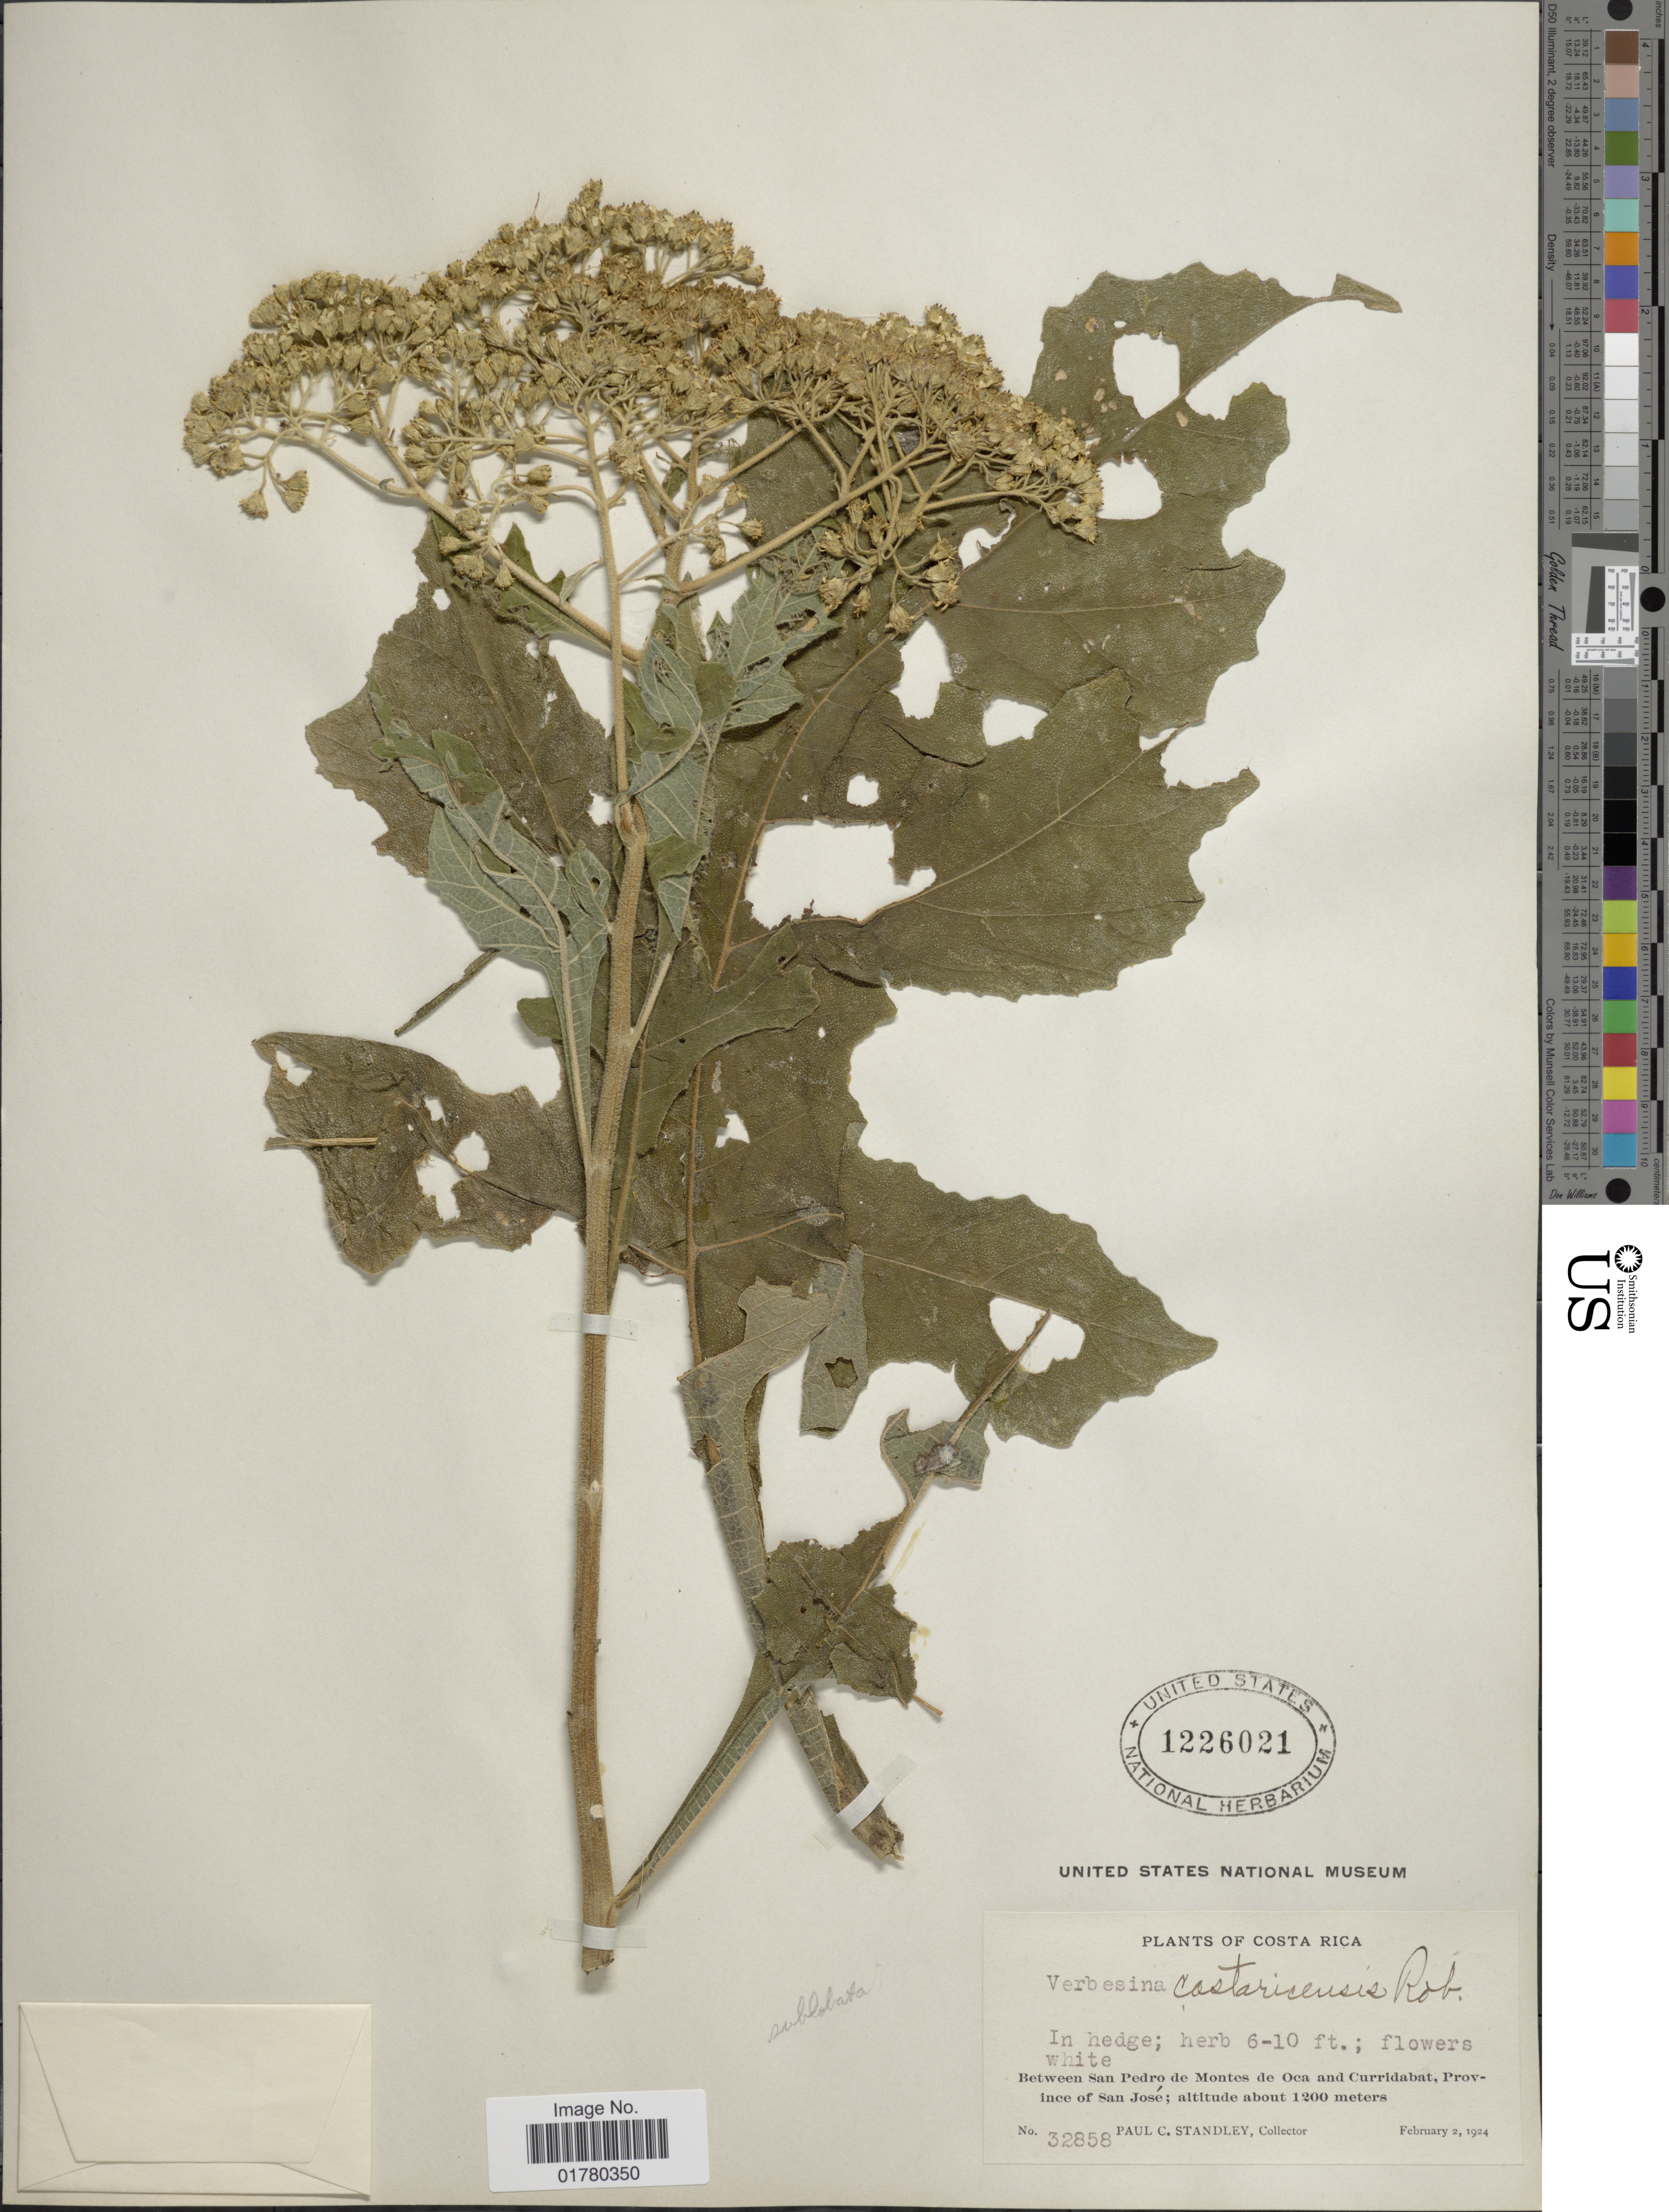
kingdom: Plantae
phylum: Tracheophyta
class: Magnoliopsida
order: Asterales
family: Asteraceae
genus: Verbesina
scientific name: Verbesina turbacensis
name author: Kunth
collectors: P. C. Standley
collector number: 32858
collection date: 1924-02-02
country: Costa Rica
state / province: San José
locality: Between San Pedro de Montes de Oca and Curridabat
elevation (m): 1200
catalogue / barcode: US 1226021